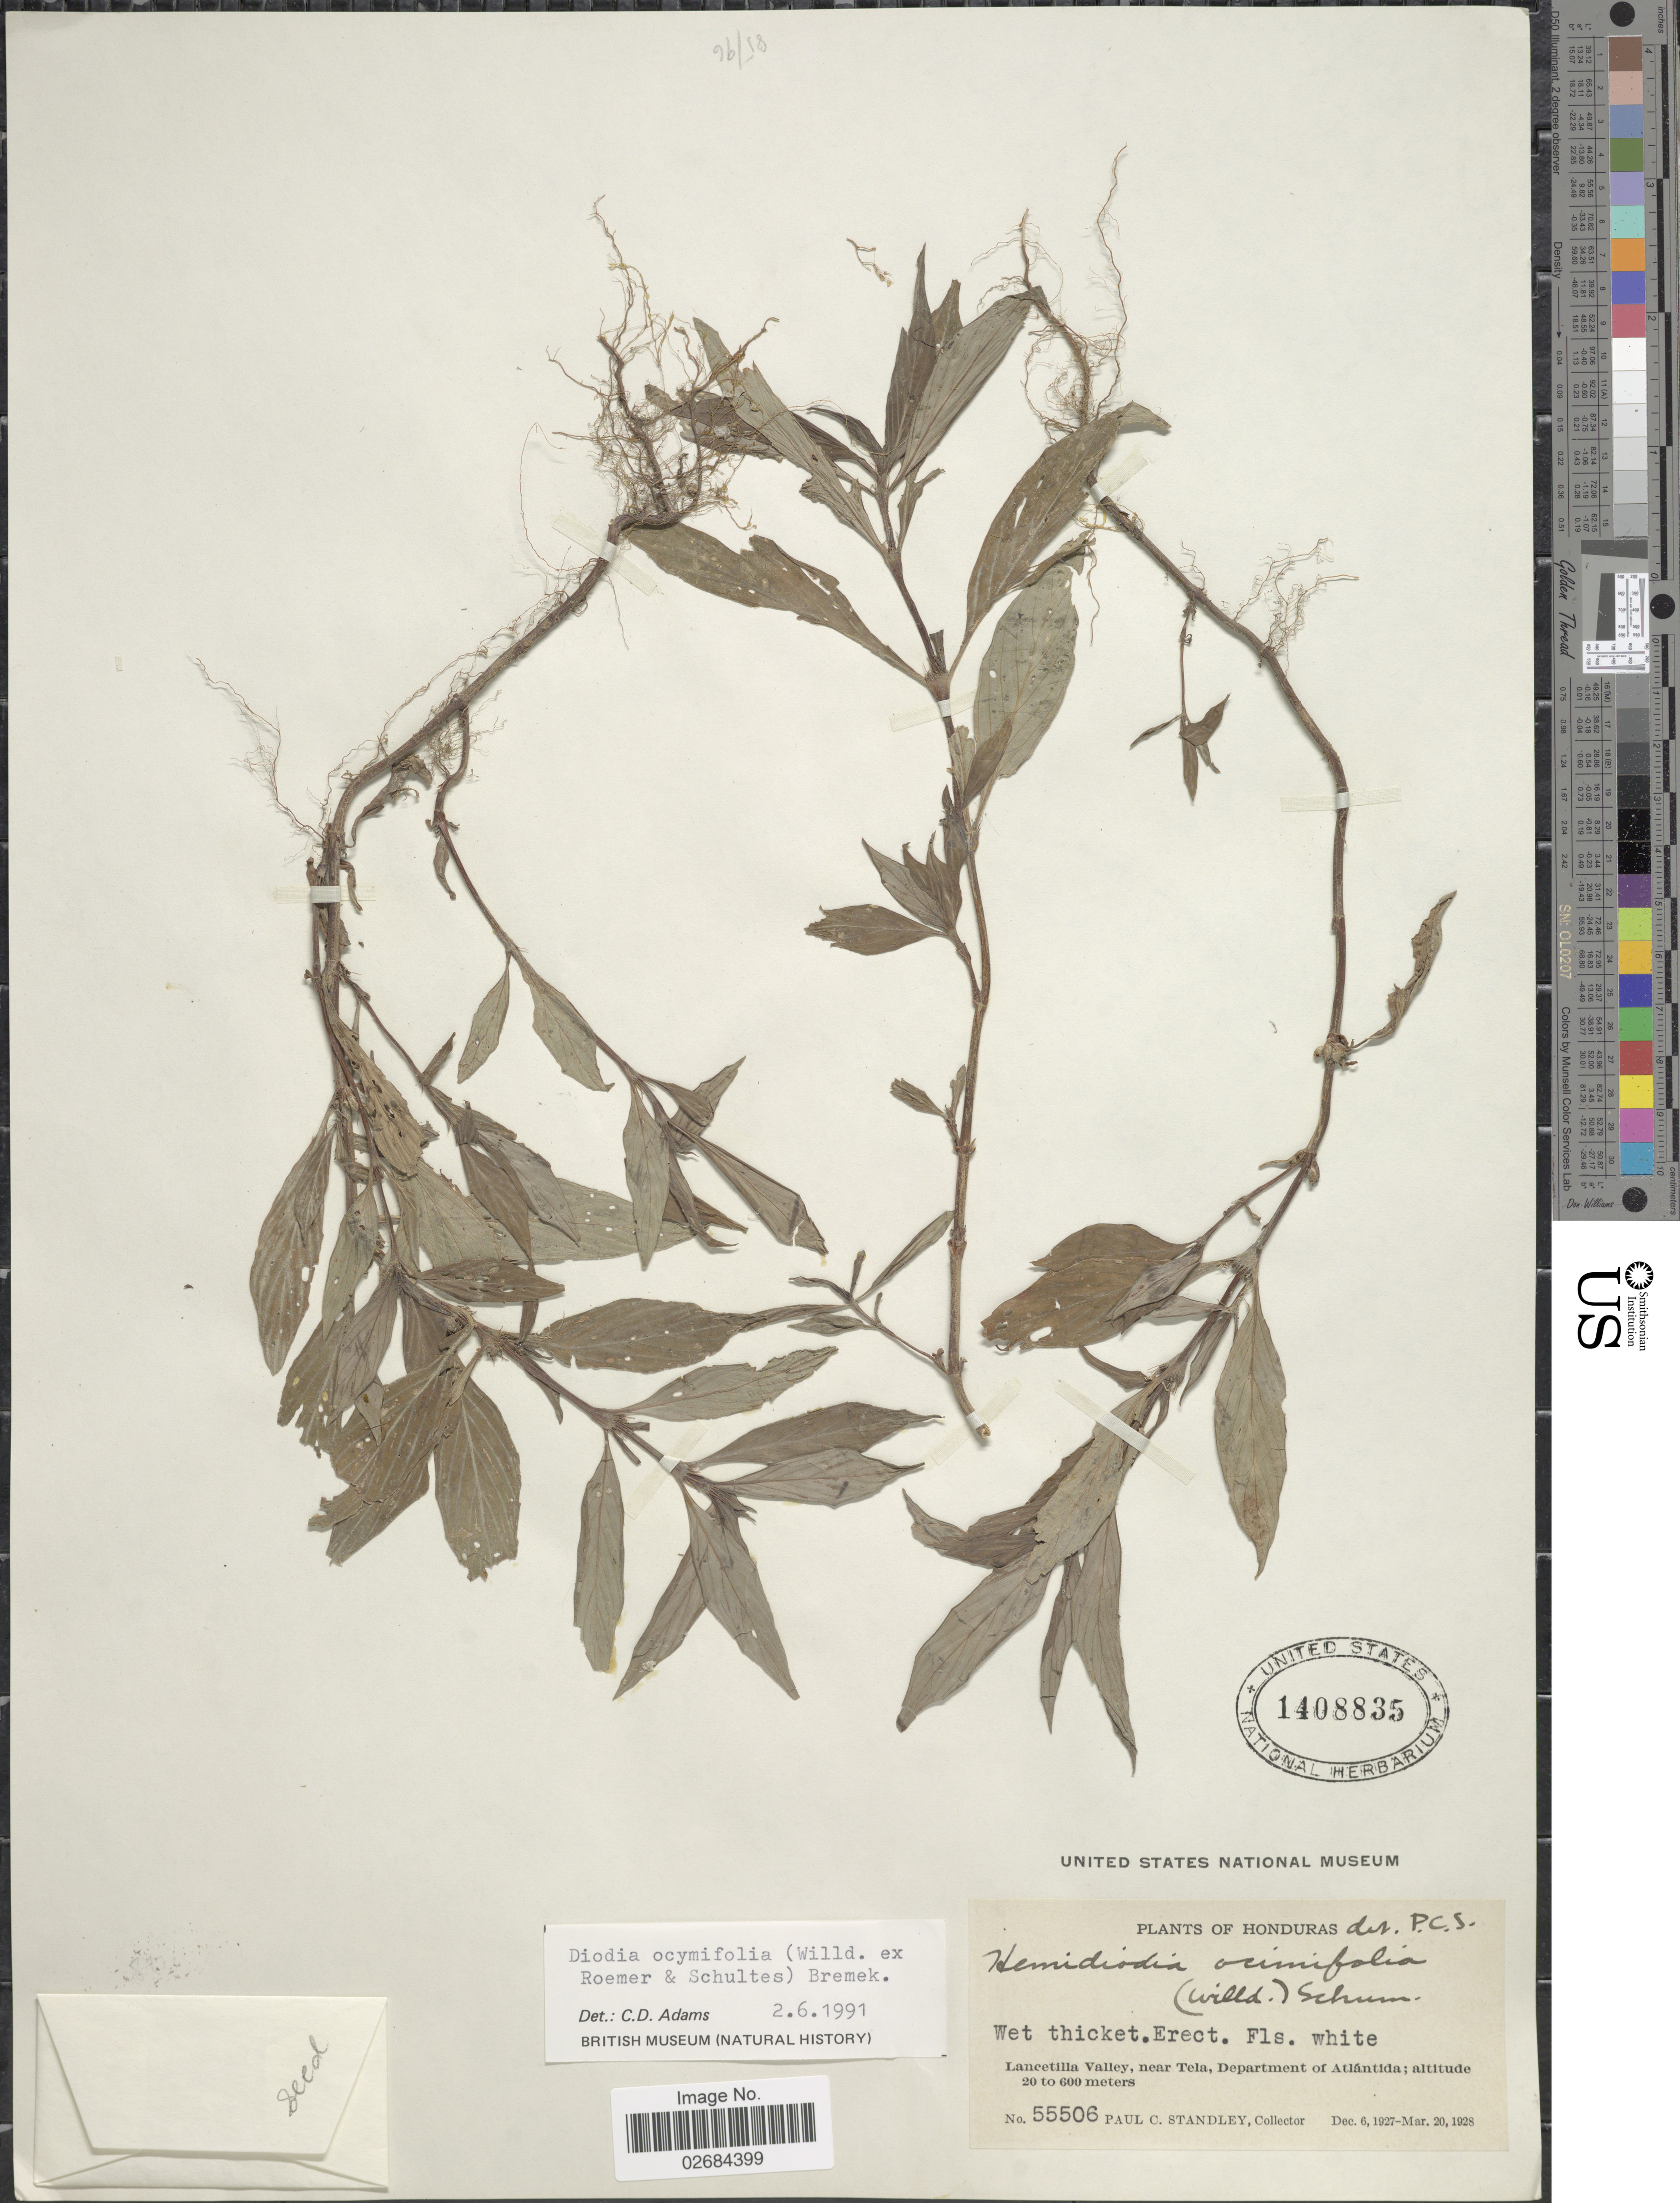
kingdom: Plantae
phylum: Tracheophyta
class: Magnoliopsida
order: Gentianales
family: Rubiaceae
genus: Diodia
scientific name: Diodia ocymifolia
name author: (Willd. ex Roem. & Schult.) Bremek.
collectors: P. C. Standley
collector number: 55506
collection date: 1927-12-06/1928-03-20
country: Honduras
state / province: Atlántida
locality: Lancetilla Valley, near Tela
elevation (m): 20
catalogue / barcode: US 1408835